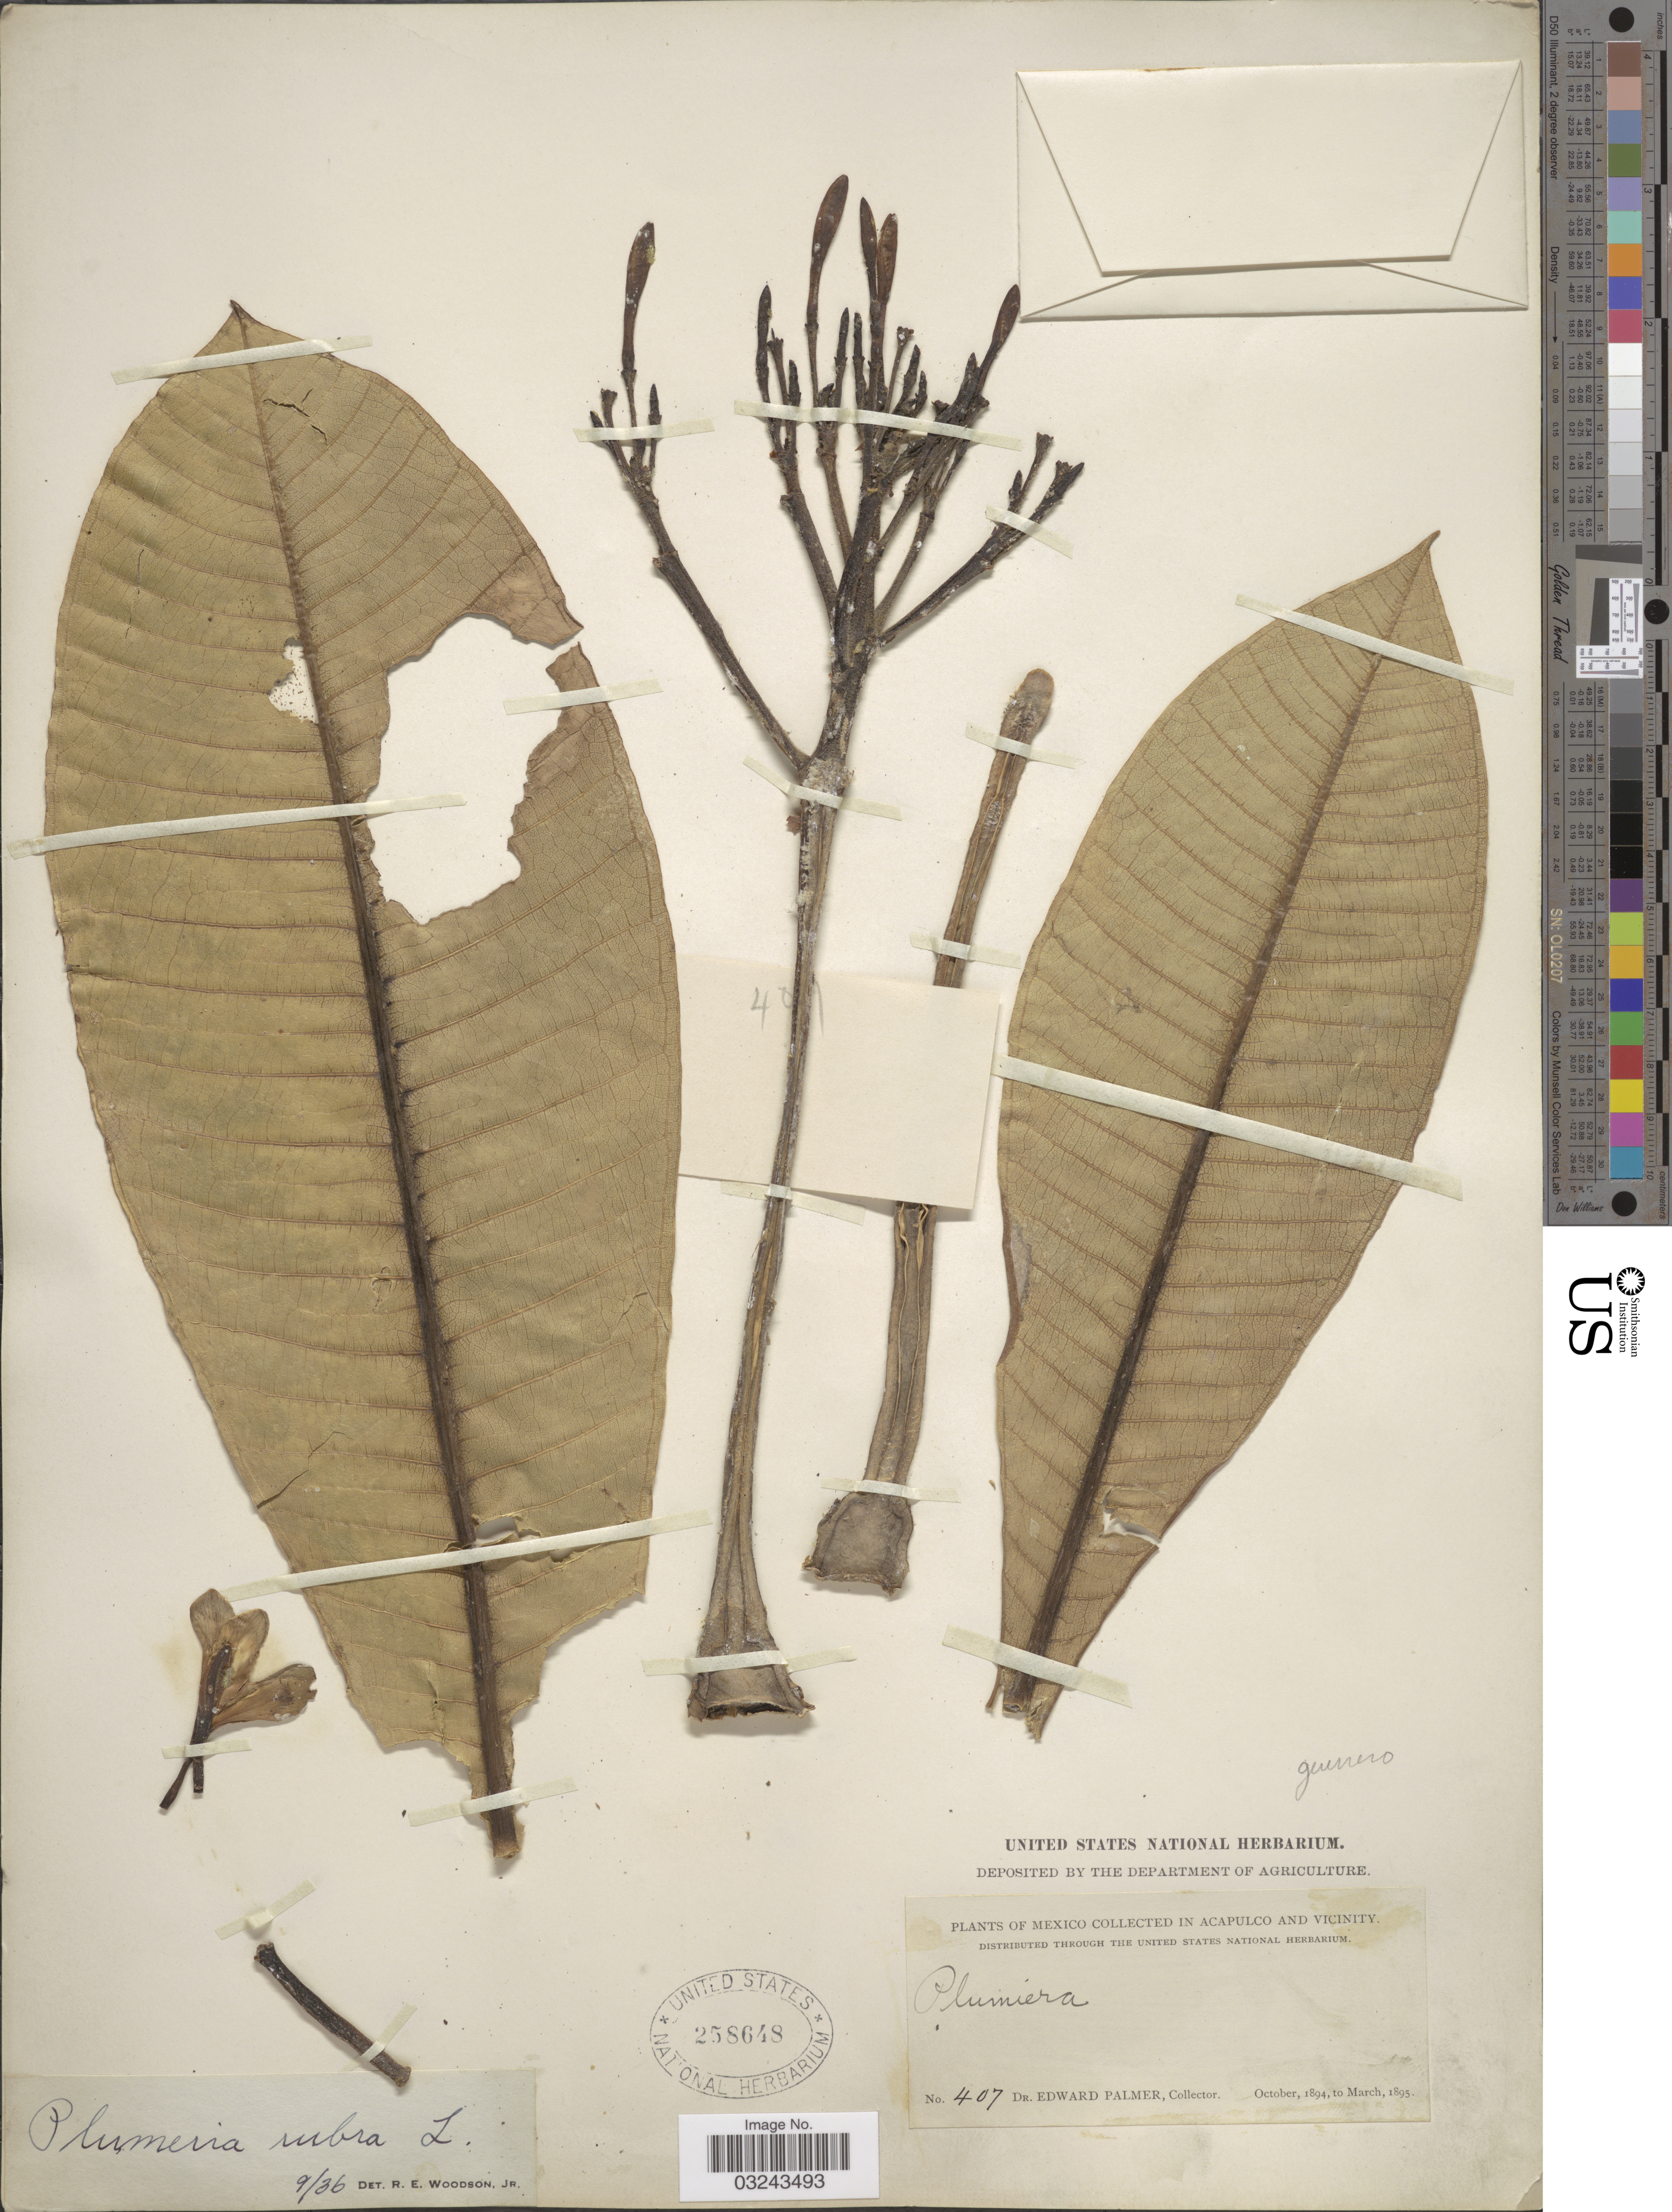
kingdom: Plantae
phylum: Tracheophyta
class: Magnoliopsida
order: Gentianales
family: Apocynaceae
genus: Plumeria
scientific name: Plumeria rubra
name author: L.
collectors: E. Palmer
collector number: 407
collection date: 1894-10/1895-03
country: Mexico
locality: In Acapulco And Vicinity.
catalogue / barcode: US 258648